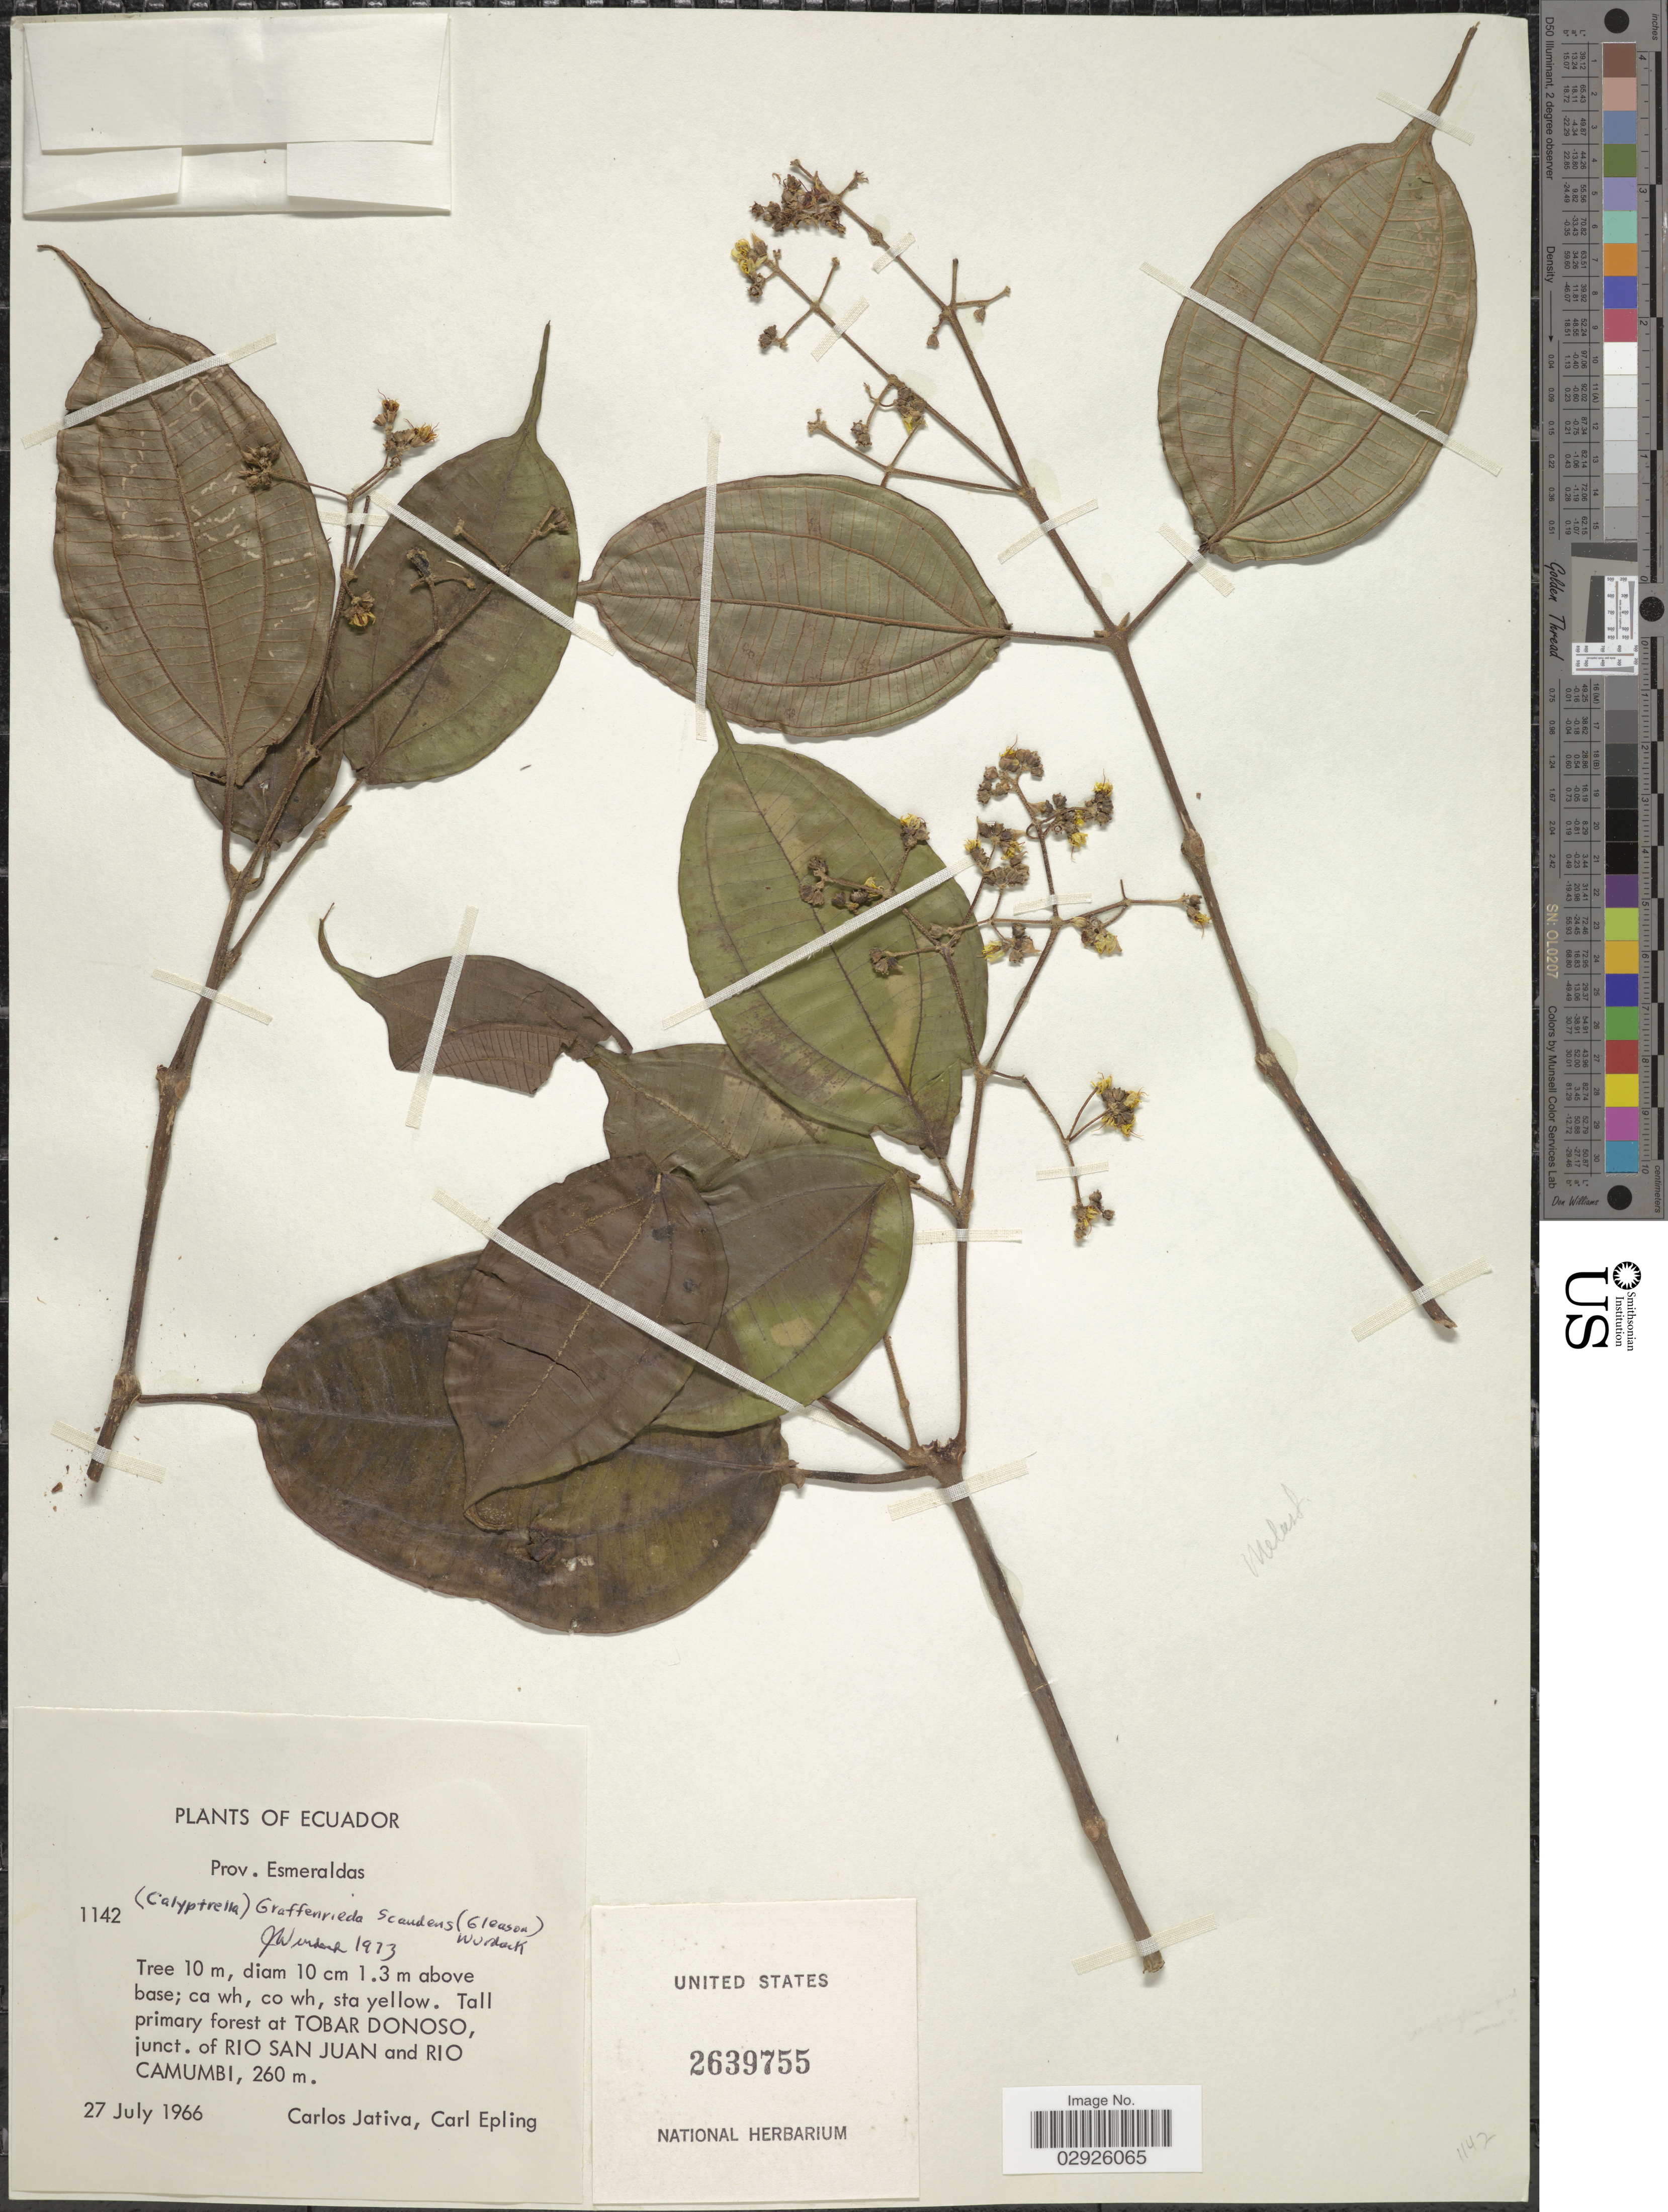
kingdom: Plantae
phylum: Tracheophyta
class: Magnoliopsida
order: Myrtales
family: Melastomataceae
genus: Graffenrieda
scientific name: Graffenrieda scandens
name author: (Gleason) Wurdack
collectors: C. D. Játiva & C. C. Epling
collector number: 1142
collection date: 1966-07-27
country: Ecuador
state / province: Esmeraldas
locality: Tall primary forest at Tobar Donoso, junct. of Rio San Juan and Rio Camumbi.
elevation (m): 260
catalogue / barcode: US 2639755